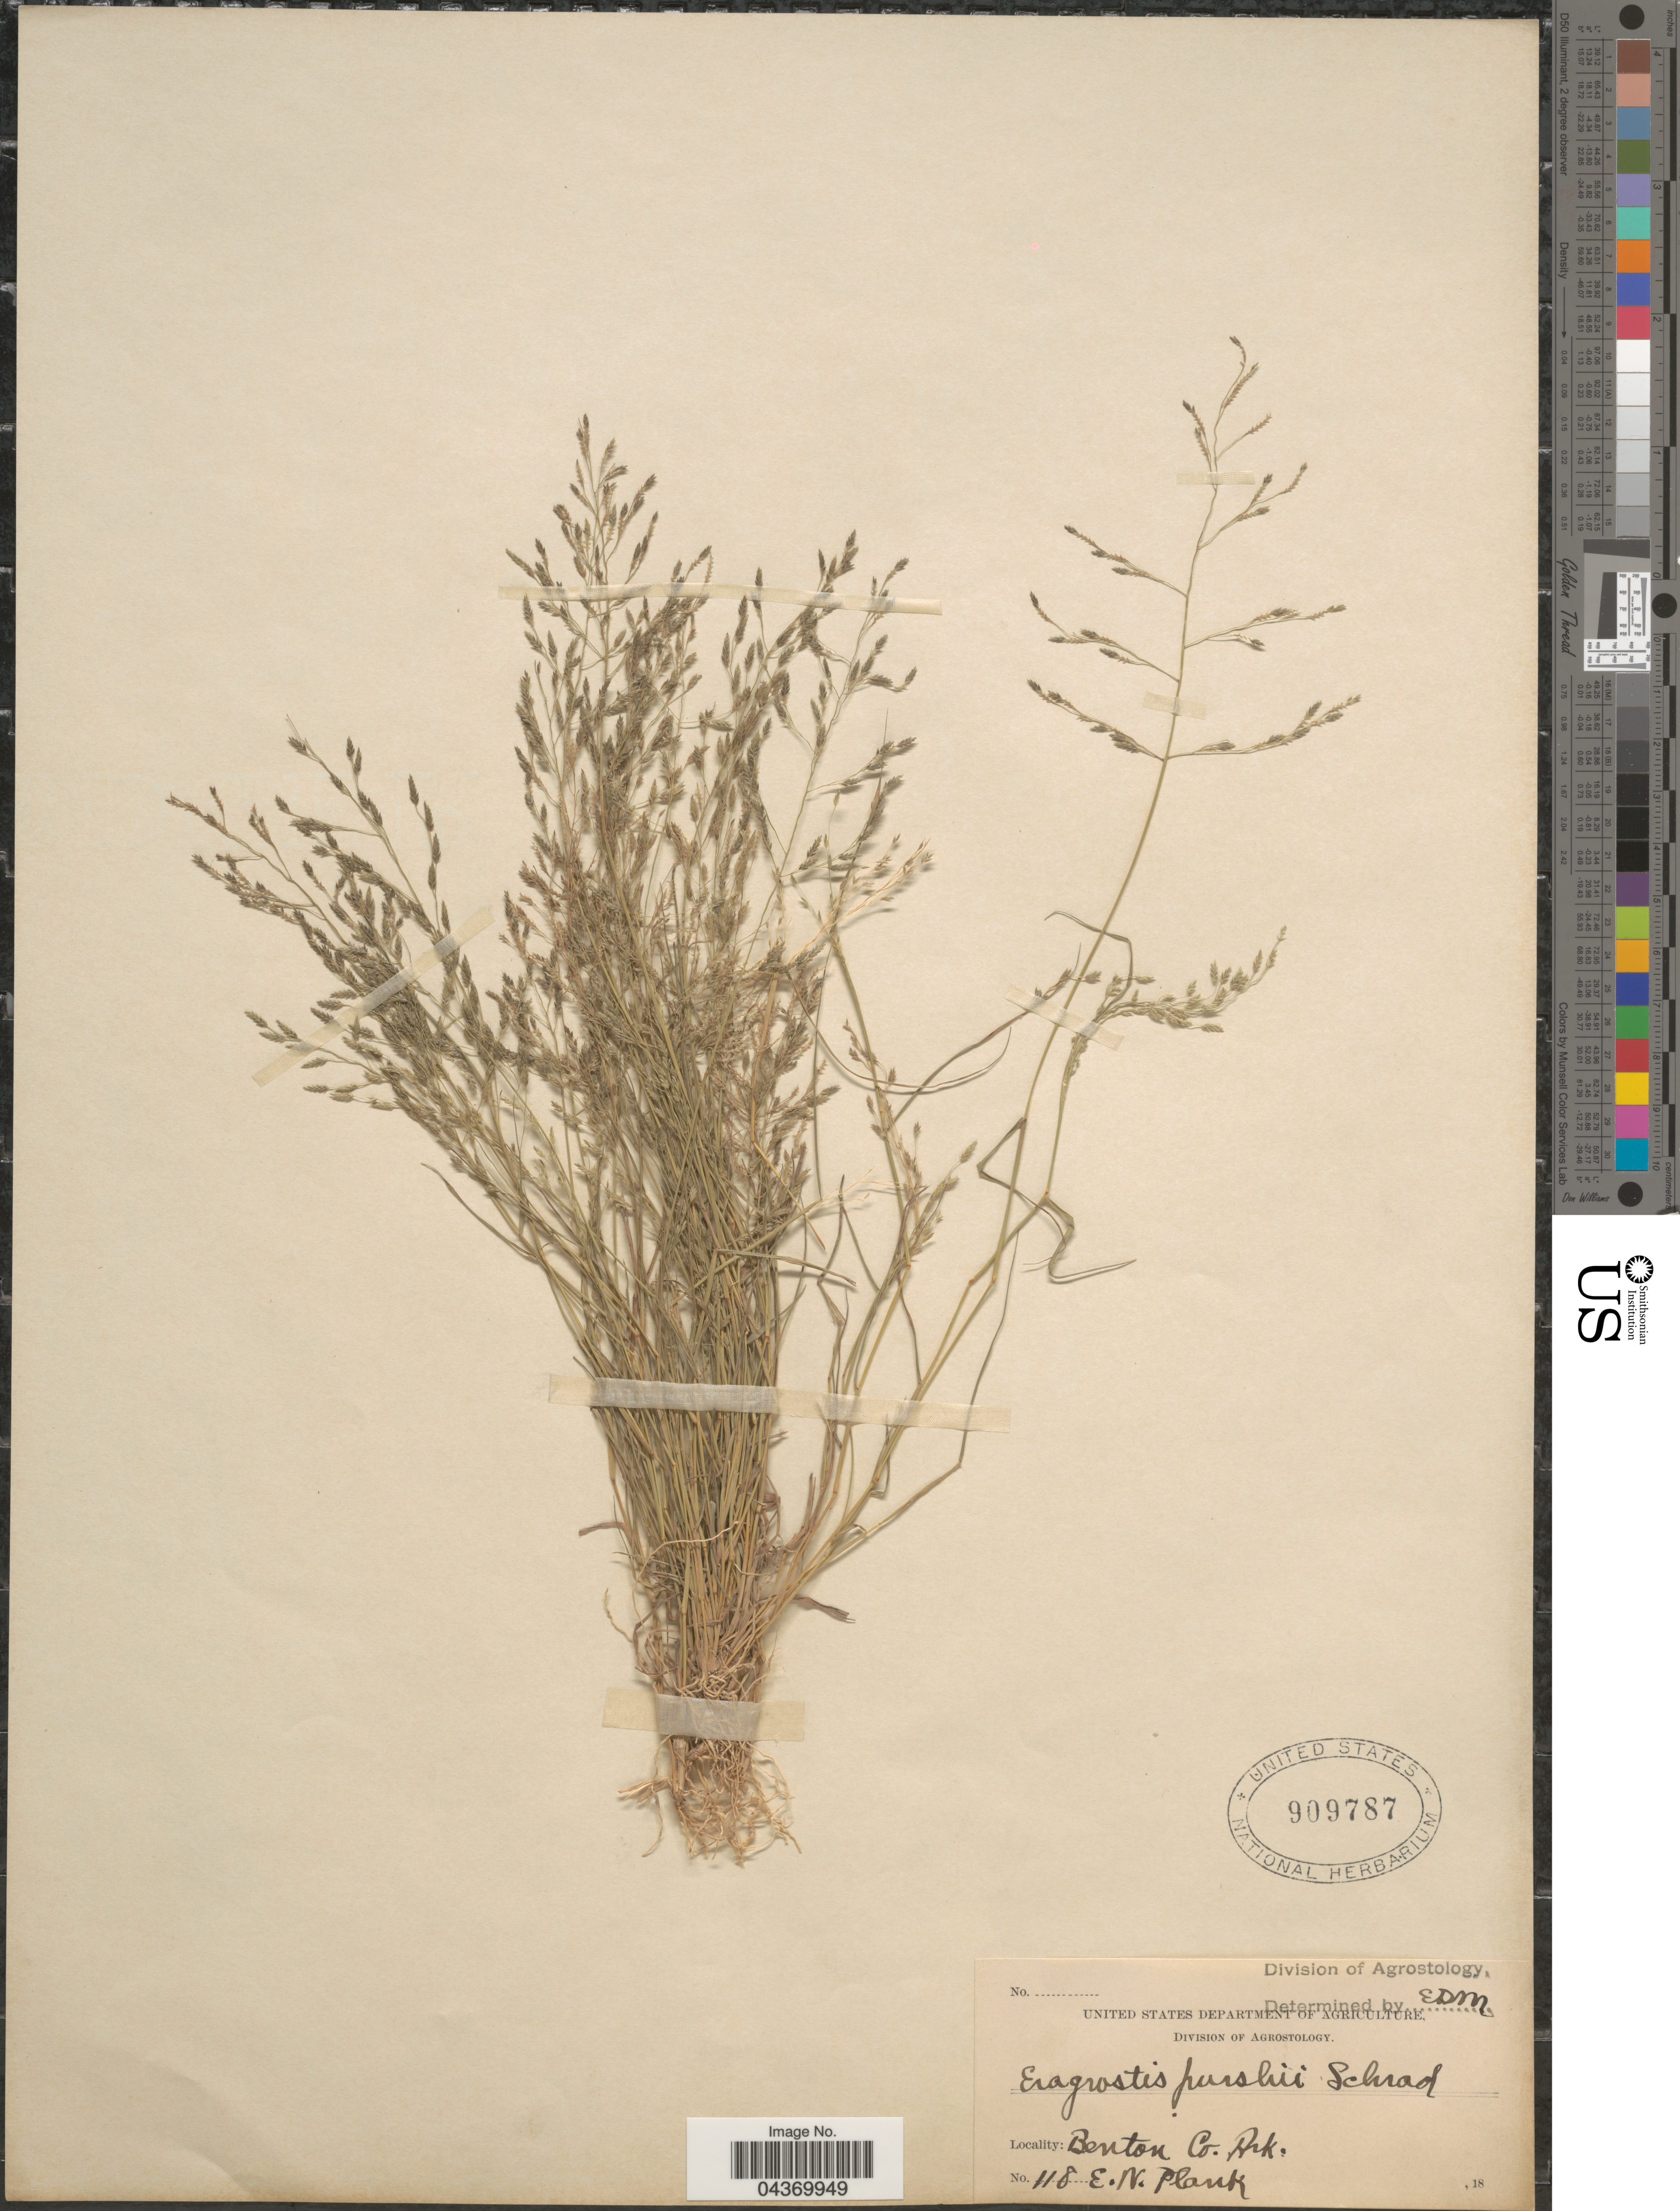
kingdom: Plantae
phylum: Tracheophyta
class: Liliopsida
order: Poales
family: Poaceae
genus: Eragrostis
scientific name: Eragrostis pectinacea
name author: (Michx.) Nees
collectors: E. Plank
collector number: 118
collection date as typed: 18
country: United States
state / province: Arkansas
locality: Benton Co.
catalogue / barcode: US 909787